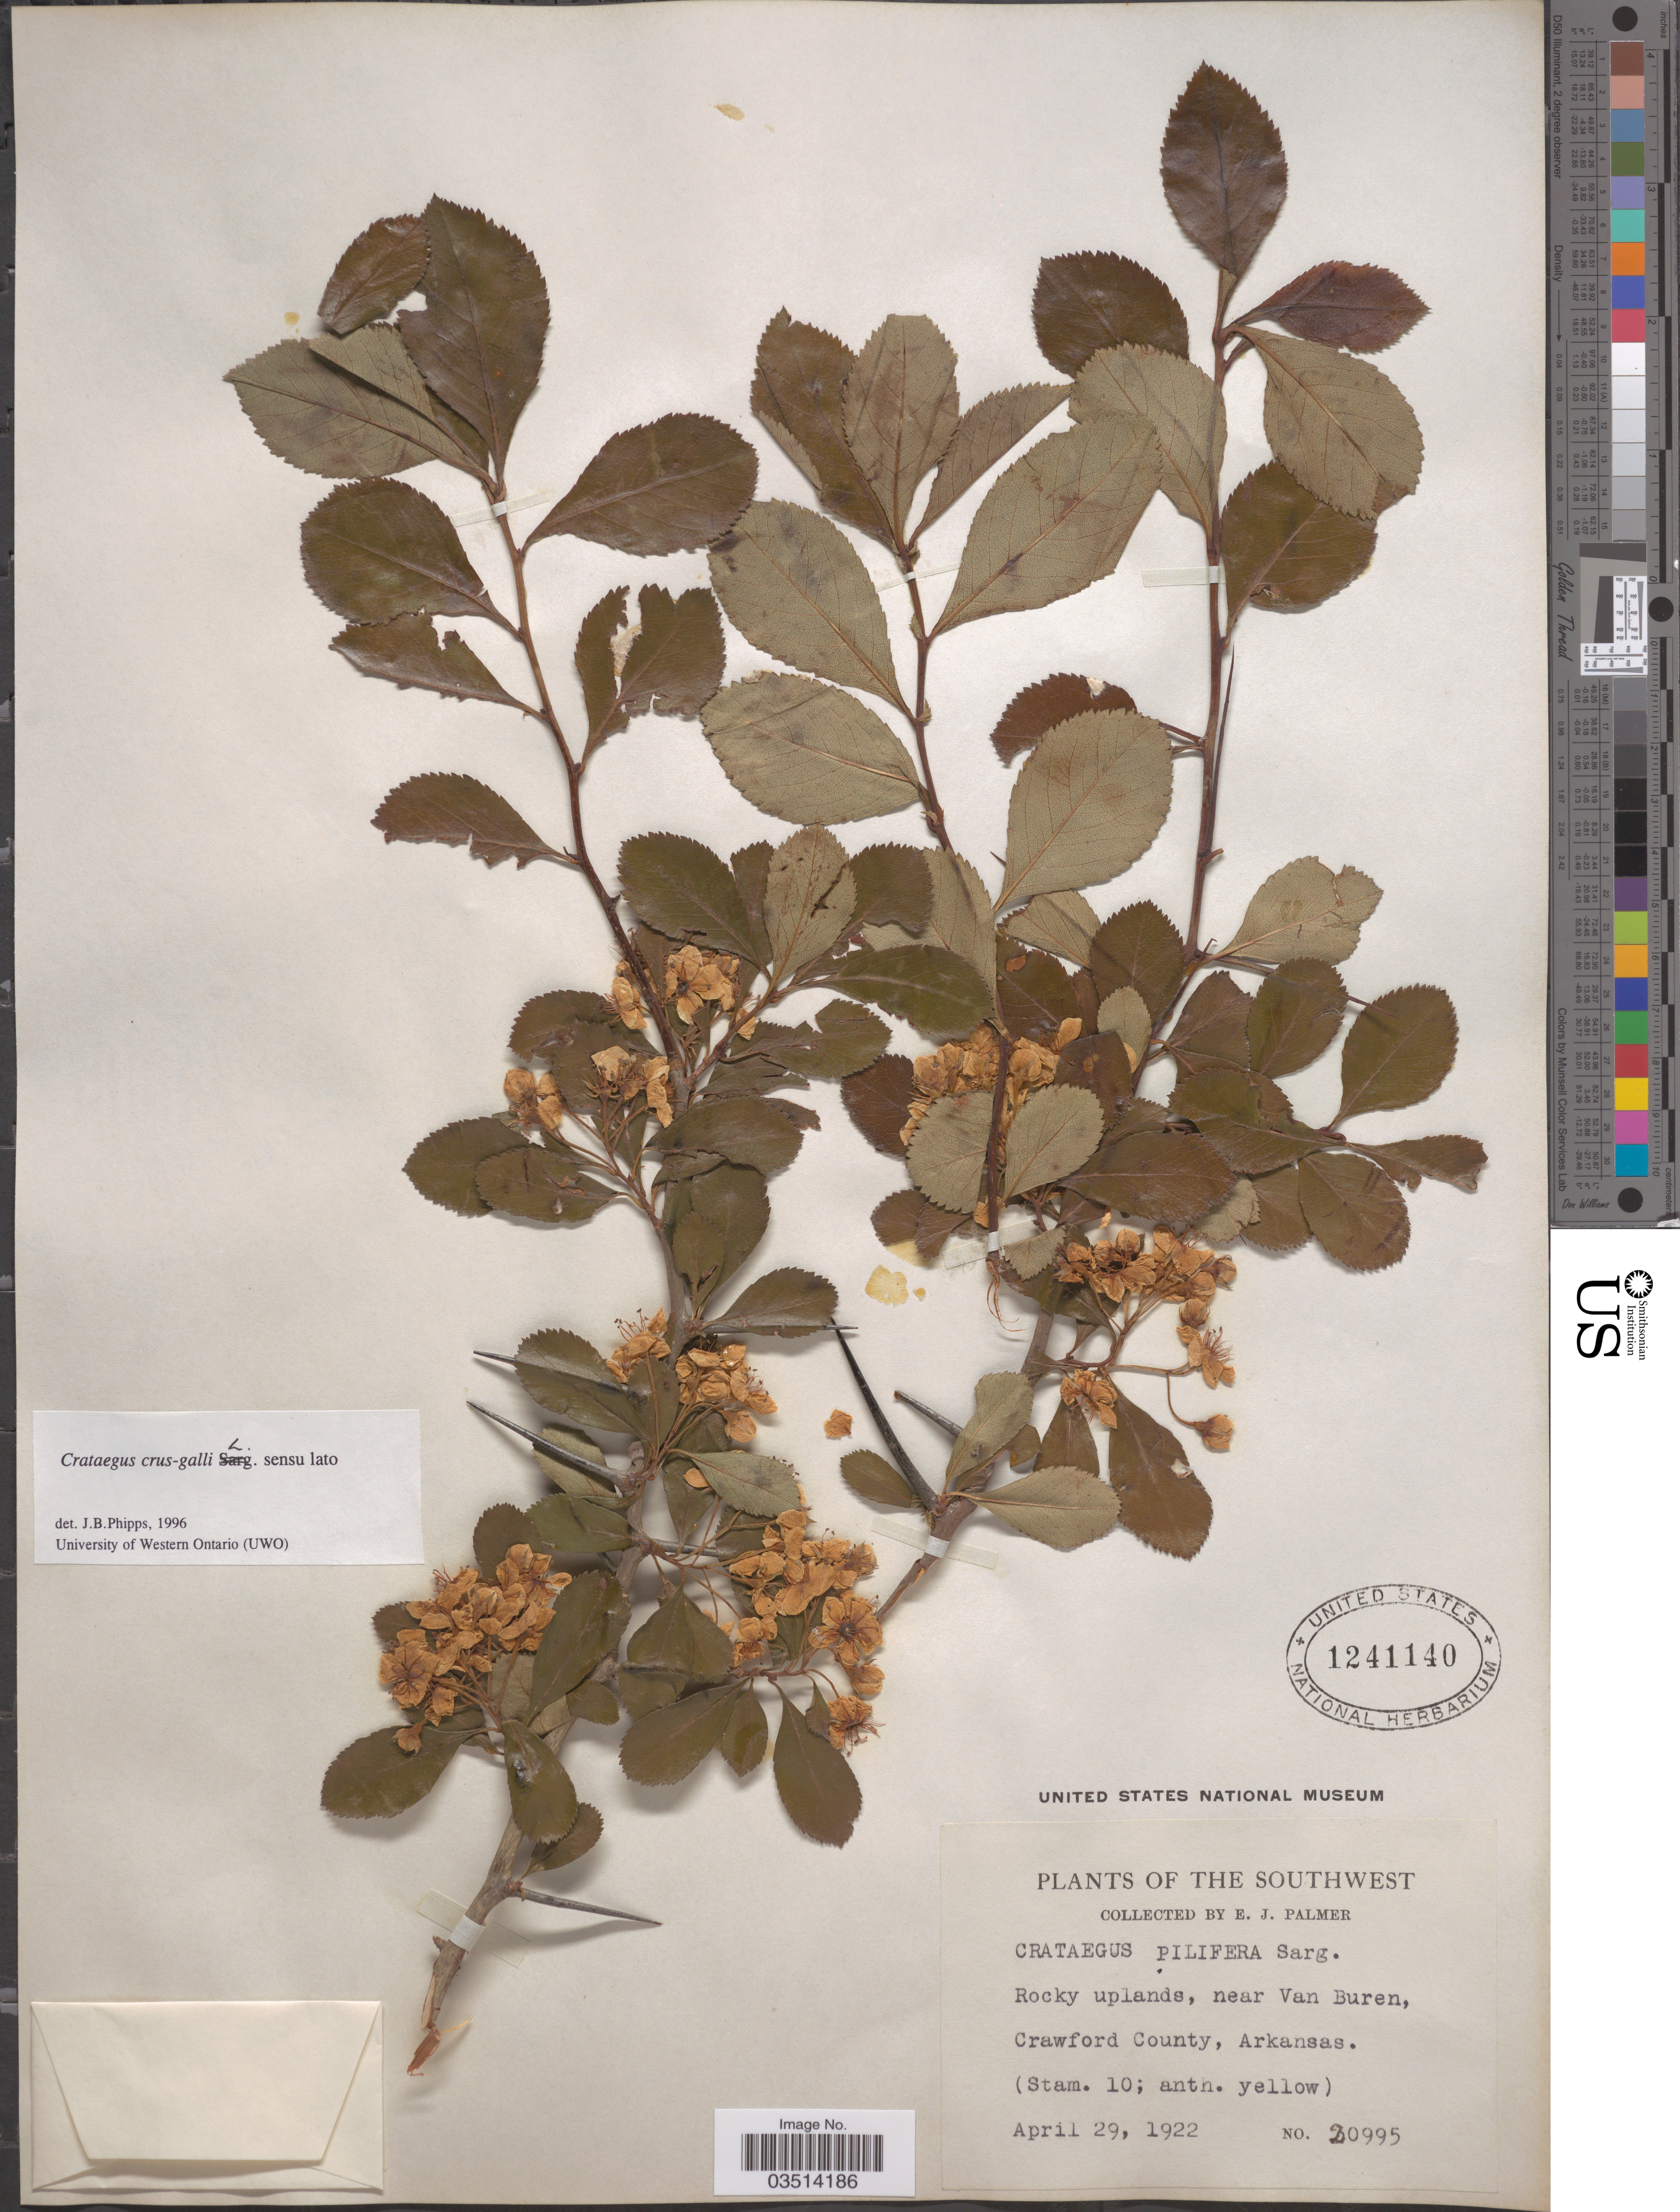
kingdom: Plantae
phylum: Tracheophyta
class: Magnoliopsida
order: Rosales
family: Rosaceae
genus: Crataegus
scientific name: Crataegus crus-galli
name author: L.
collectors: E. J. Palmer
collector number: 20995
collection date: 1922-04-29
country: United States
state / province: Arkansas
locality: The Southwest. Rocky uplands, near Van Buren, Crawford County.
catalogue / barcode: US 1241140